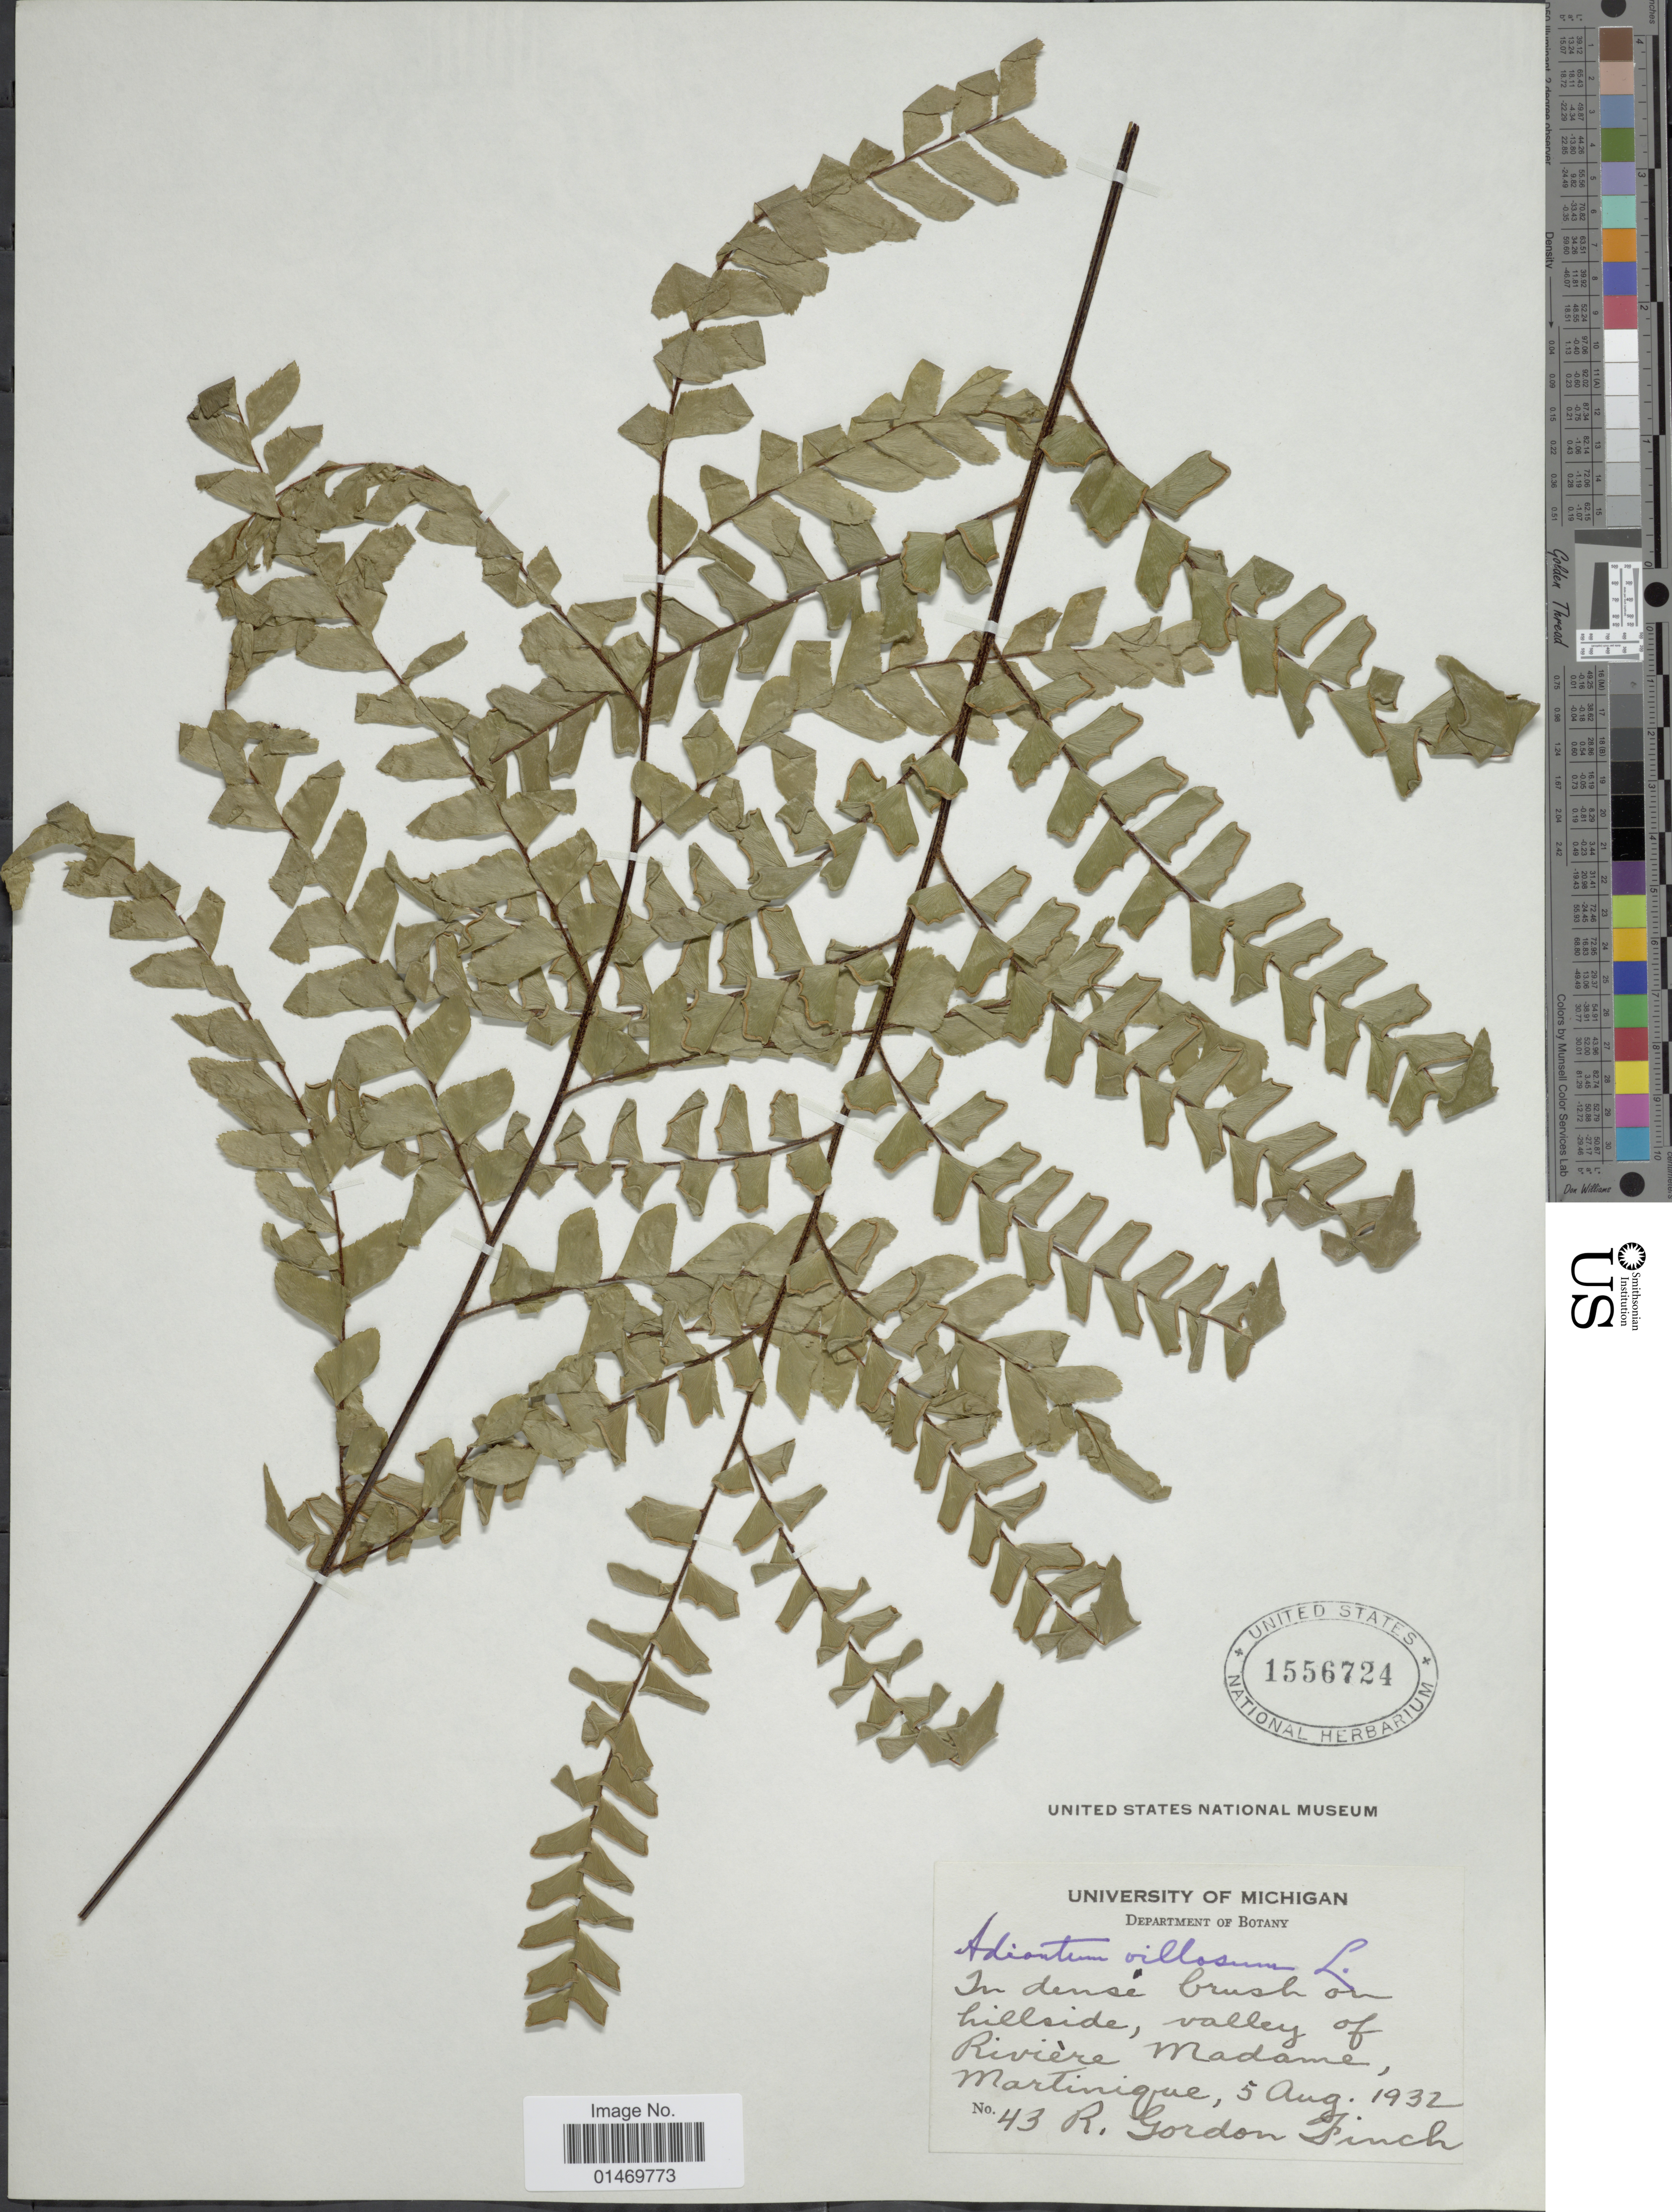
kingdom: Plantae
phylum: Tracheophyta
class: Polypodiopsida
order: Polypodiales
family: Pteridaceae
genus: Adiantum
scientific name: Adiantum villosum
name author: L.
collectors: R. Finch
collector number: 43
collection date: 1932-08-05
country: Martinique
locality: Martinique, Valley of Riviere Madame.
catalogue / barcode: US 1556724